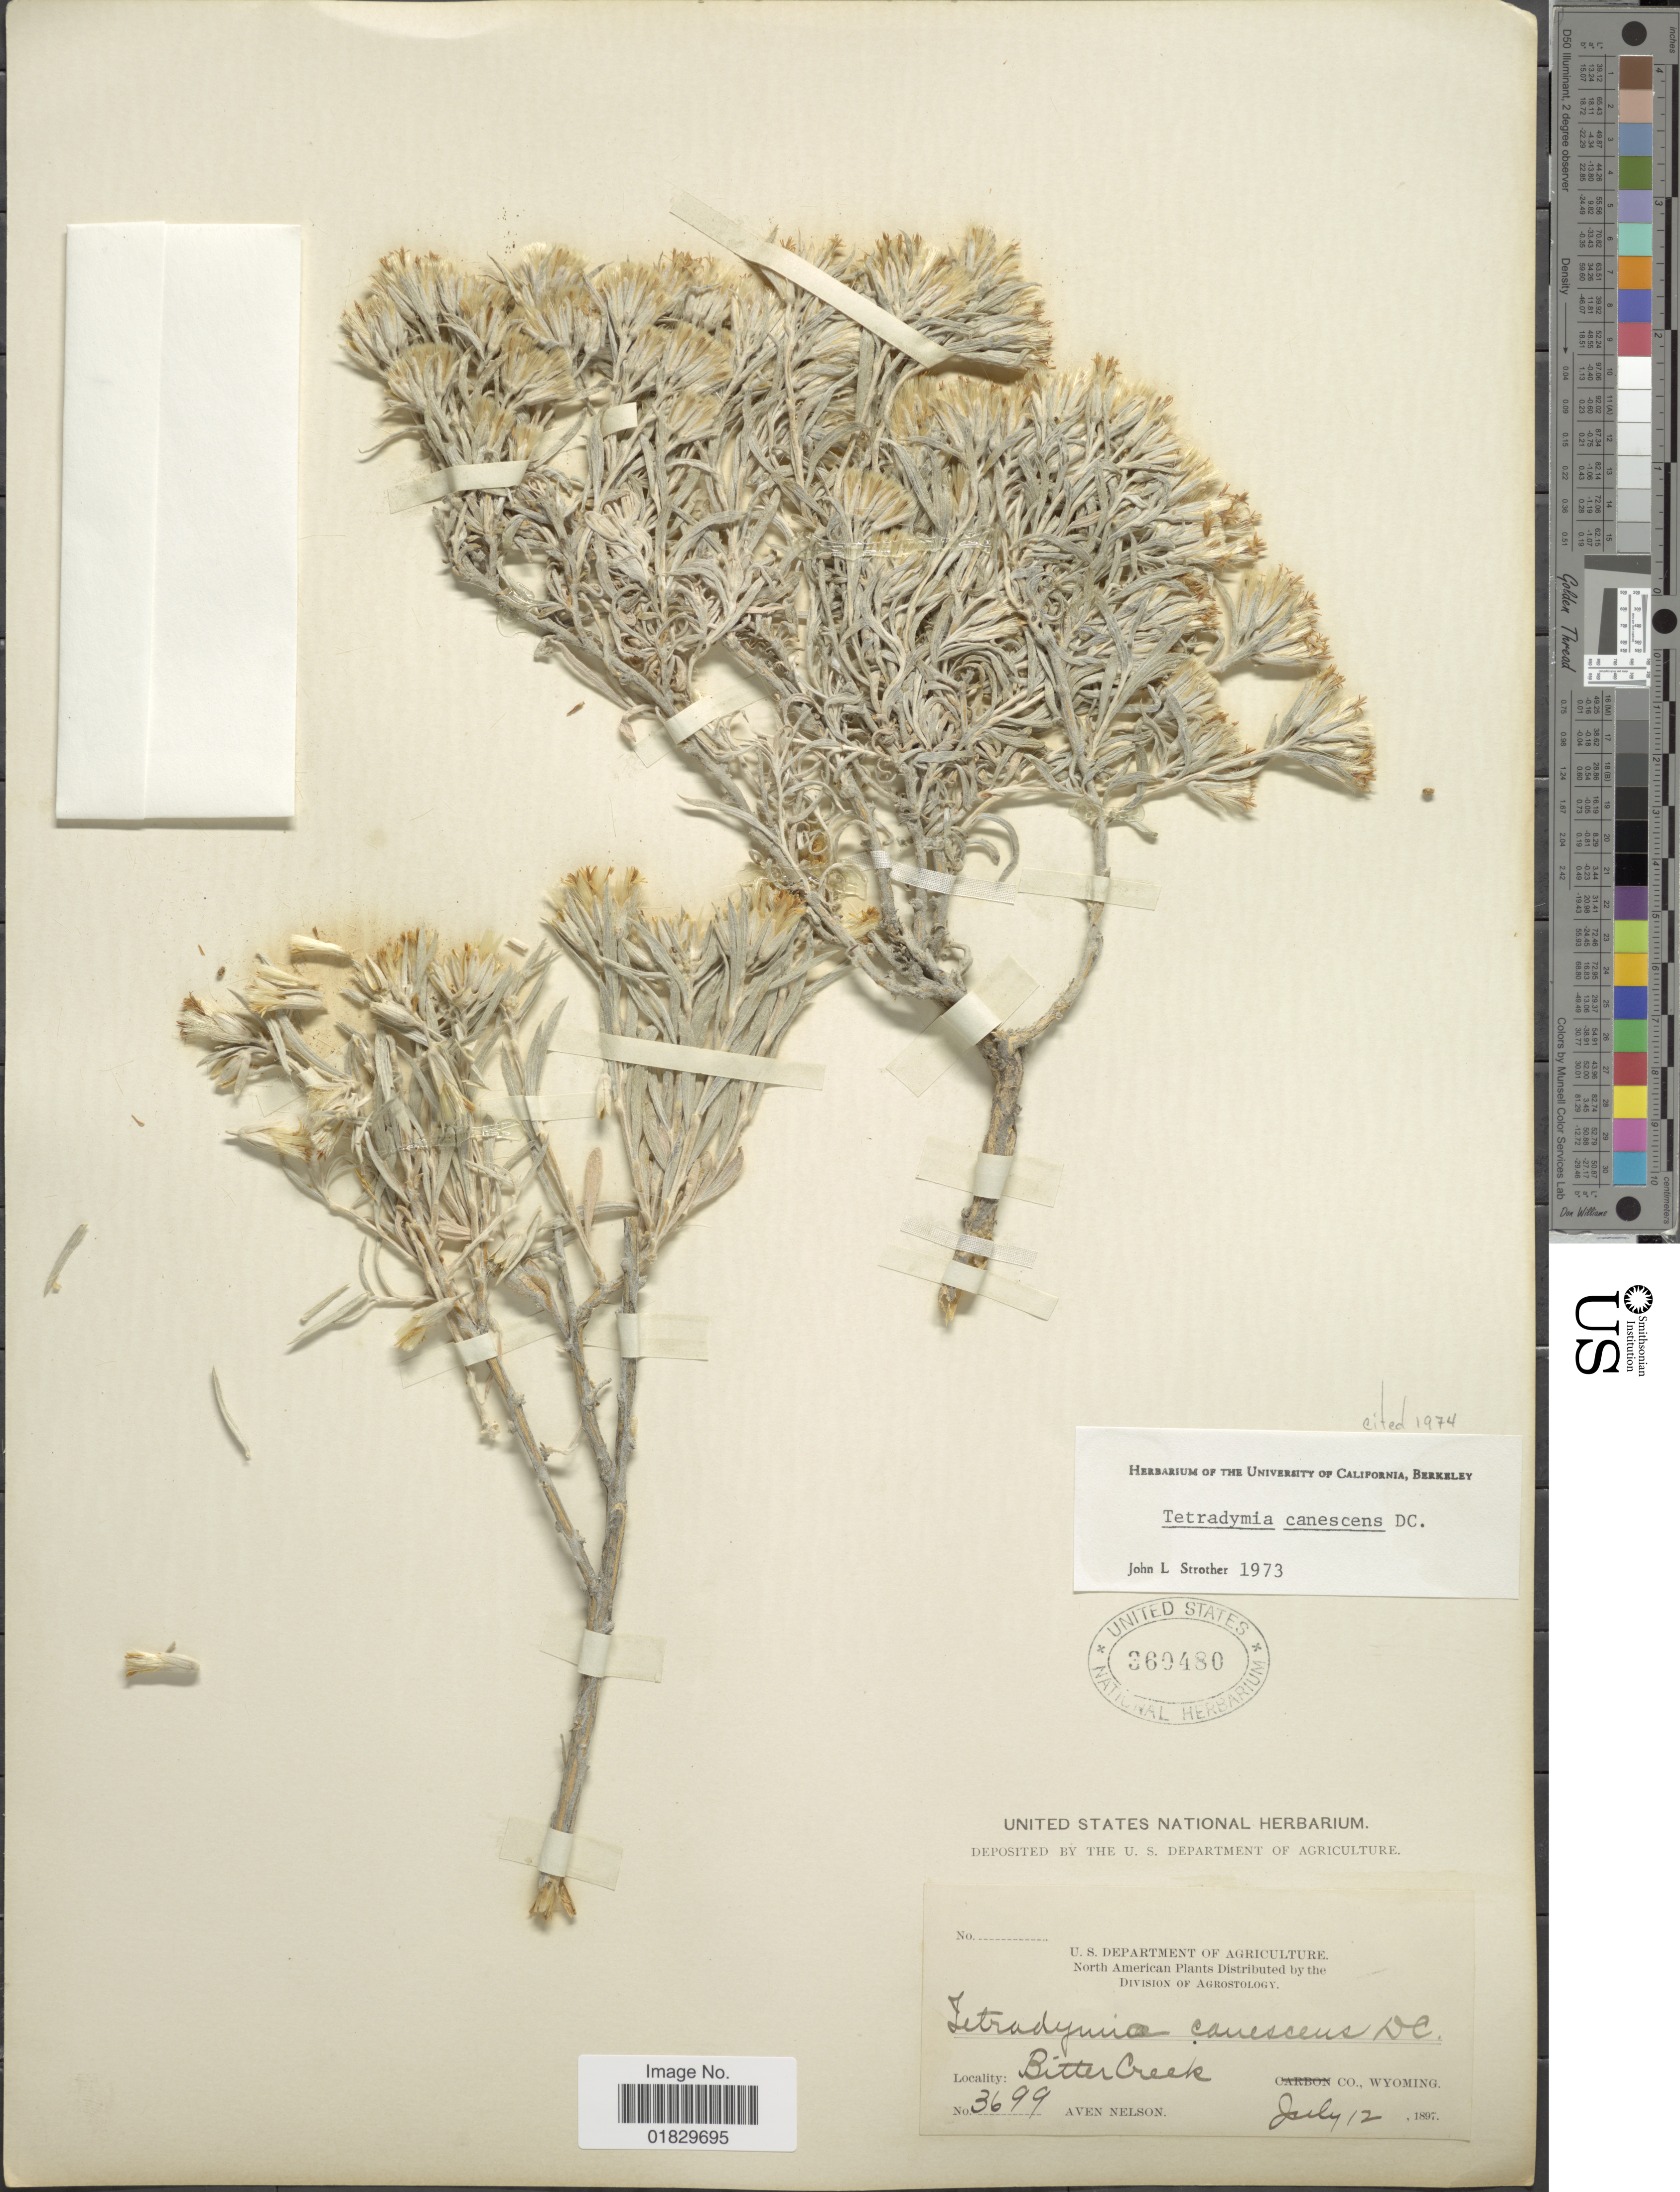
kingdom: Plantae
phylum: Tracheophyta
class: Magnoliopsida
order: Asterales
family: Asteraceae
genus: Tetradymia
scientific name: Tetradymia canescens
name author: DC.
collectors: A. Nelson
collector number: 3699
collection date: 1897-07-12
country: United States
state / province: Wyoming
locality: Bitter Creek Co., Wyoming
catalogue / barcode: US 360480